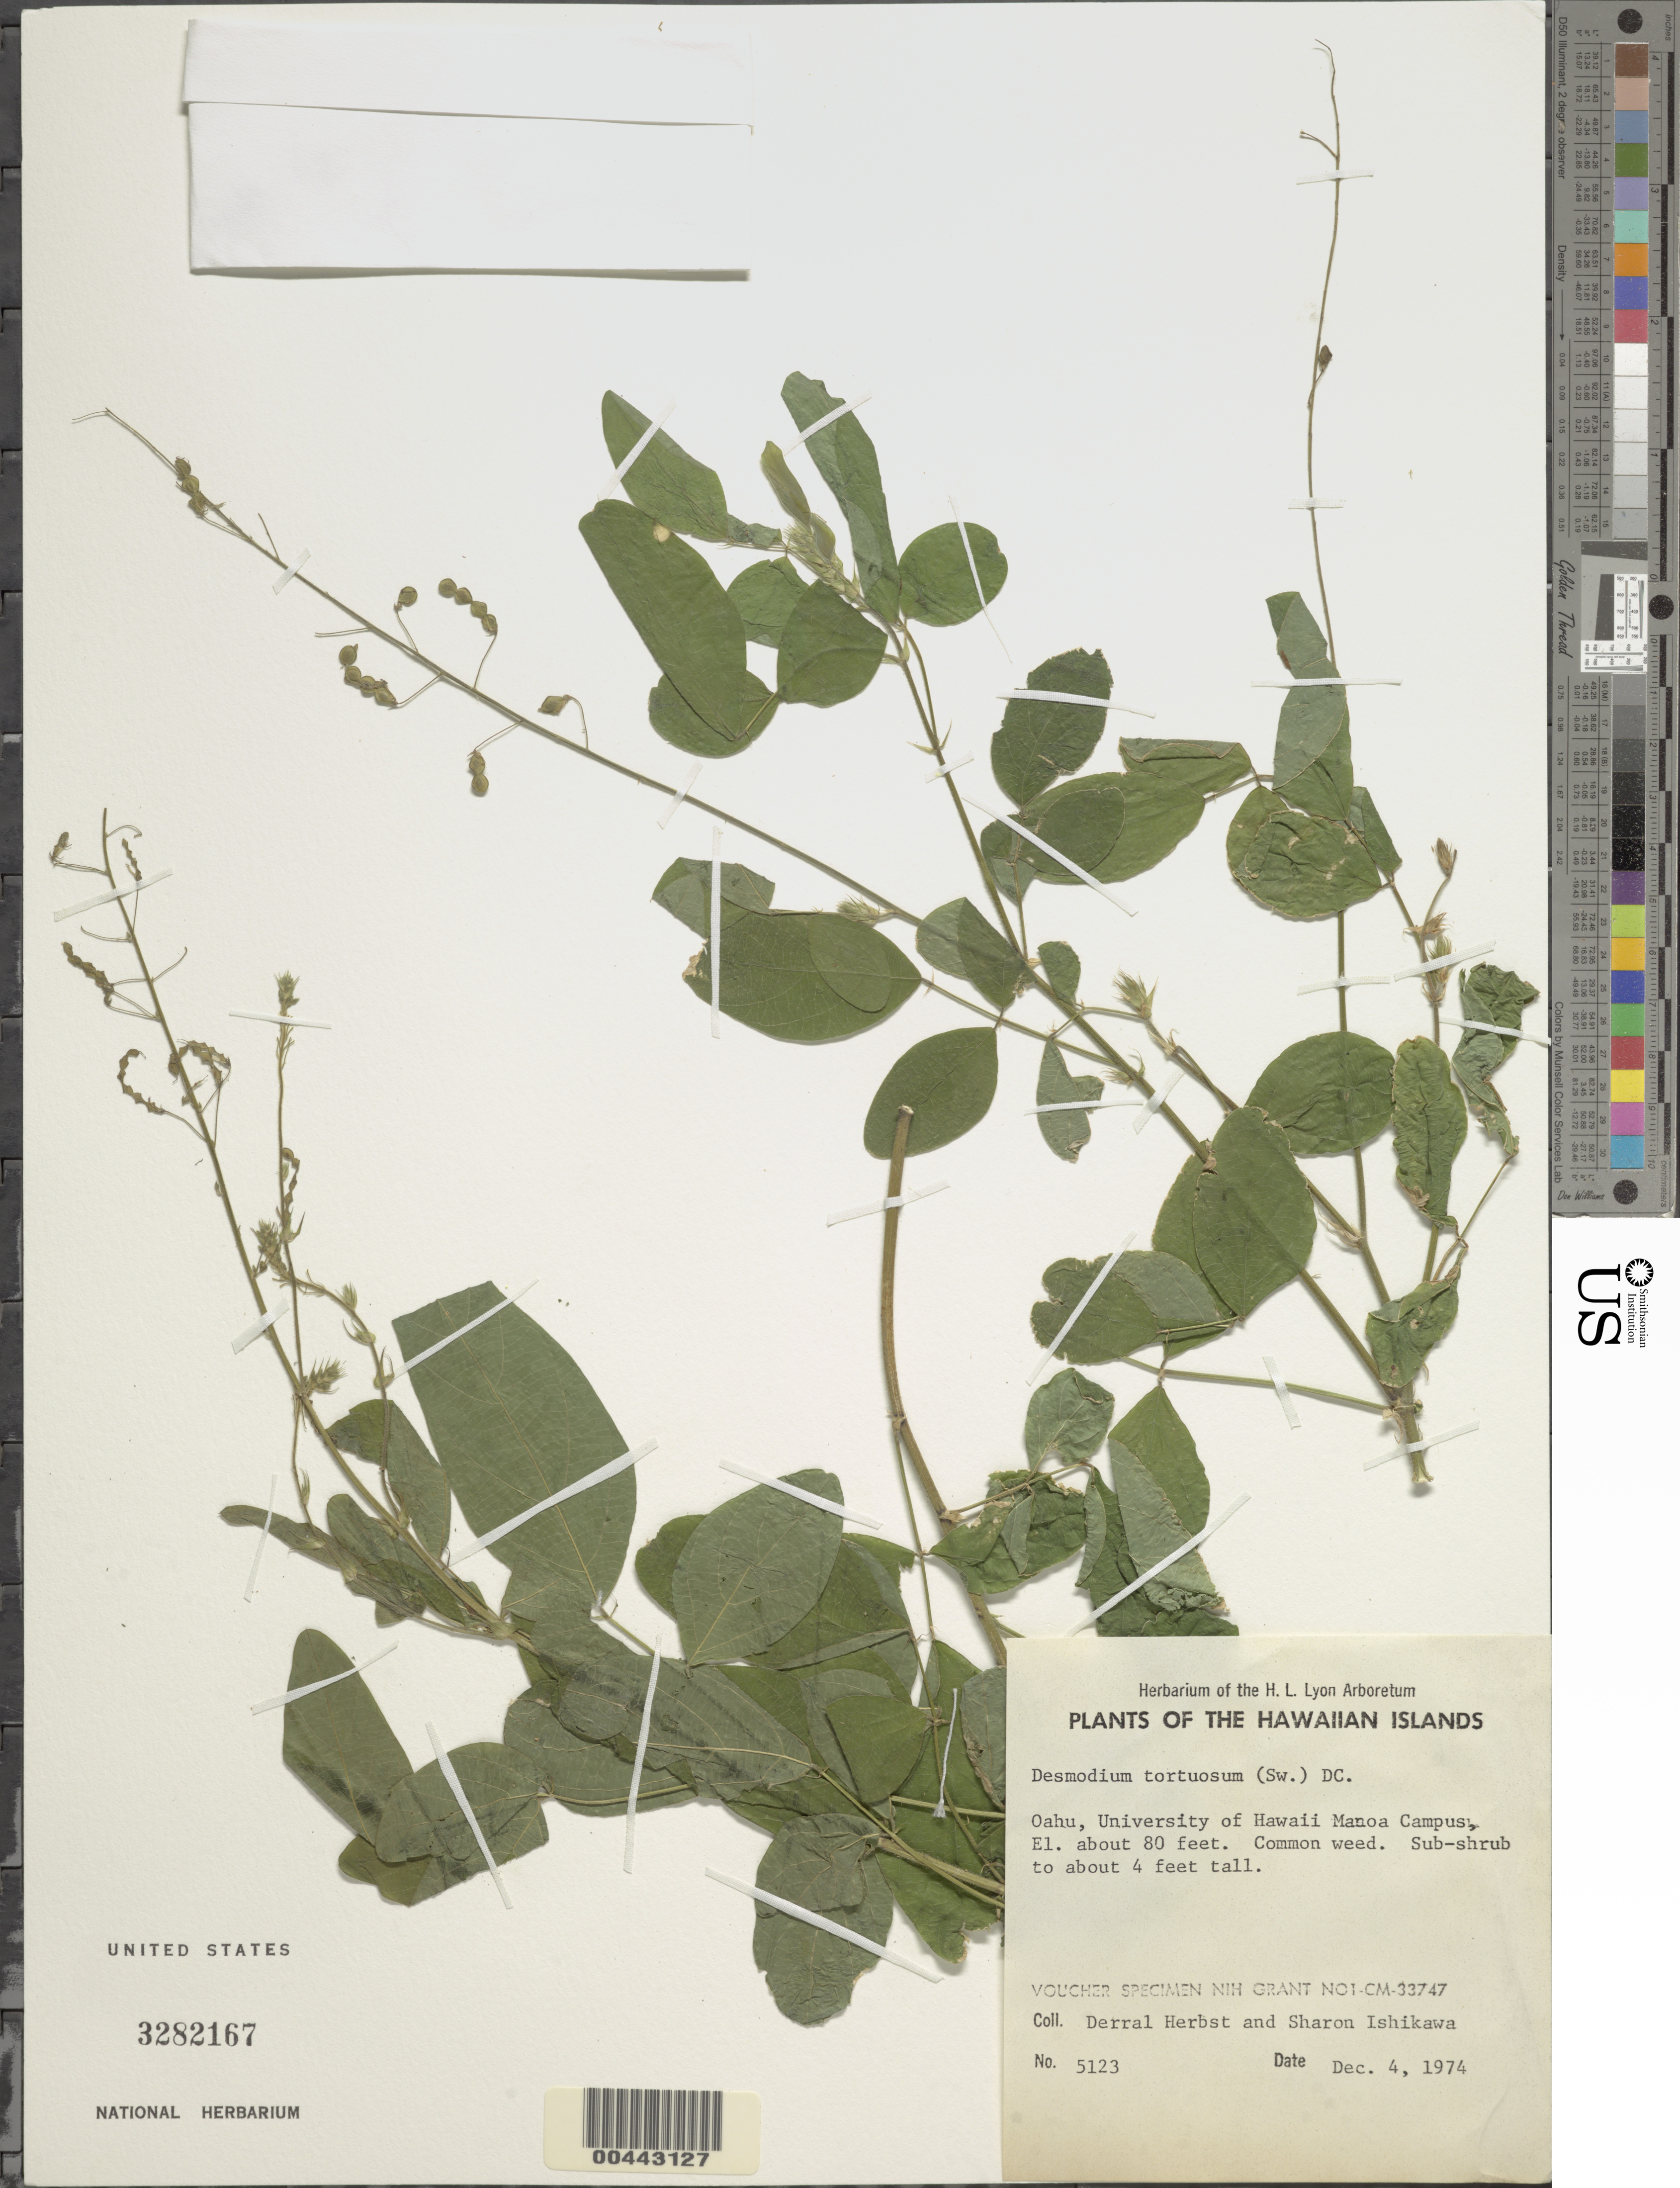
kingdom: Plantae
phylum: Tracheophyta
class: Magnoliopsida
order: Fabales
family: Fabaceae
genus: Desmodium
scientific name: Desmodium tortuosum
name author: (Sw.) DC.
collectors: D. R. Herbst & S. Ishikawa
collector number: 5123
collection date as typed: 4 Dec 1974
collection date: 1974-12-04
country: United States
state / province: Hawaii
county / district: Honolulu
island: Oahu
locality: University of Hawaii Manoa Campus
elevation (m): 24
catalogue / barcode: US 3282167